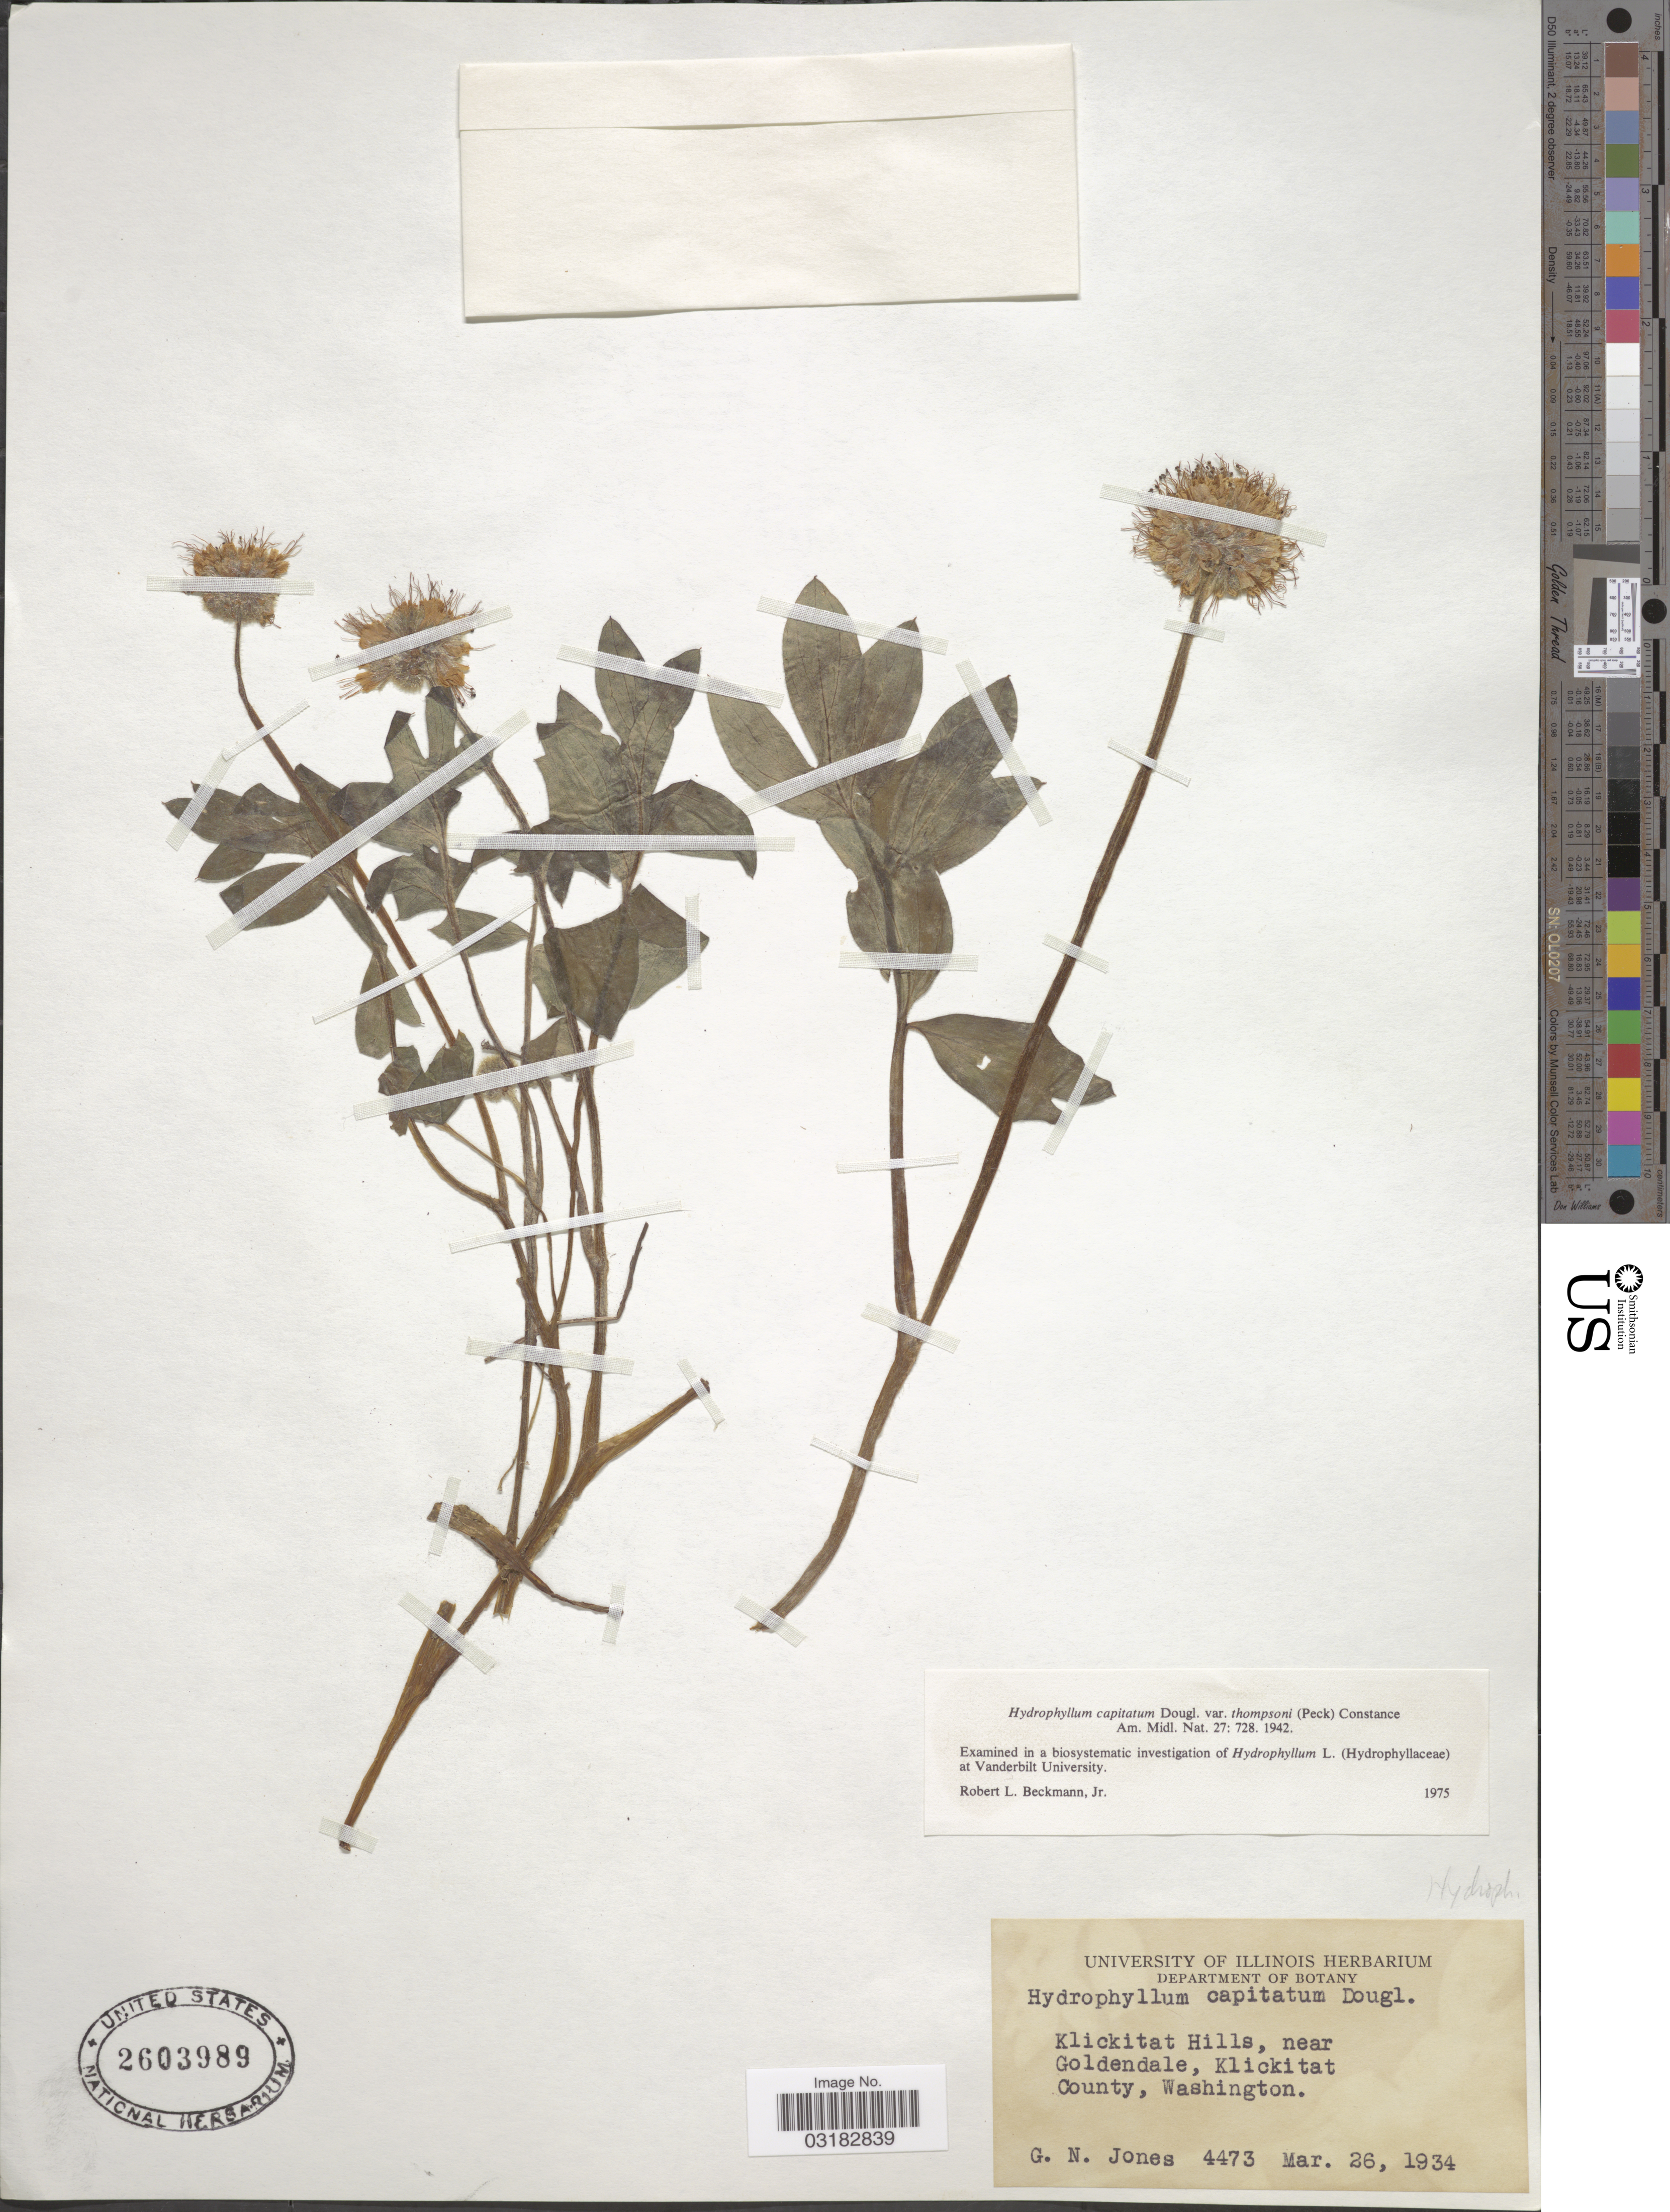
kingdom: Plantae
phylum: Tracheophyta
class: Magnoliopsida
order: Boraginales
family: Hydrophyllaceae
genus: Hydrophyllum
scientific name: Hydrophyllum capitatum var. thompsonii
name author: (M. Peck) Constance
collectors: G. N. Jones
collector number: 4473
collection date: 1934-03-26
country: United States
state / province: Washington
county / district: Klickitat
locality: Klickitat Hills, near Goldendale, Klickitat County.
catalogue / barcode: US 2603989